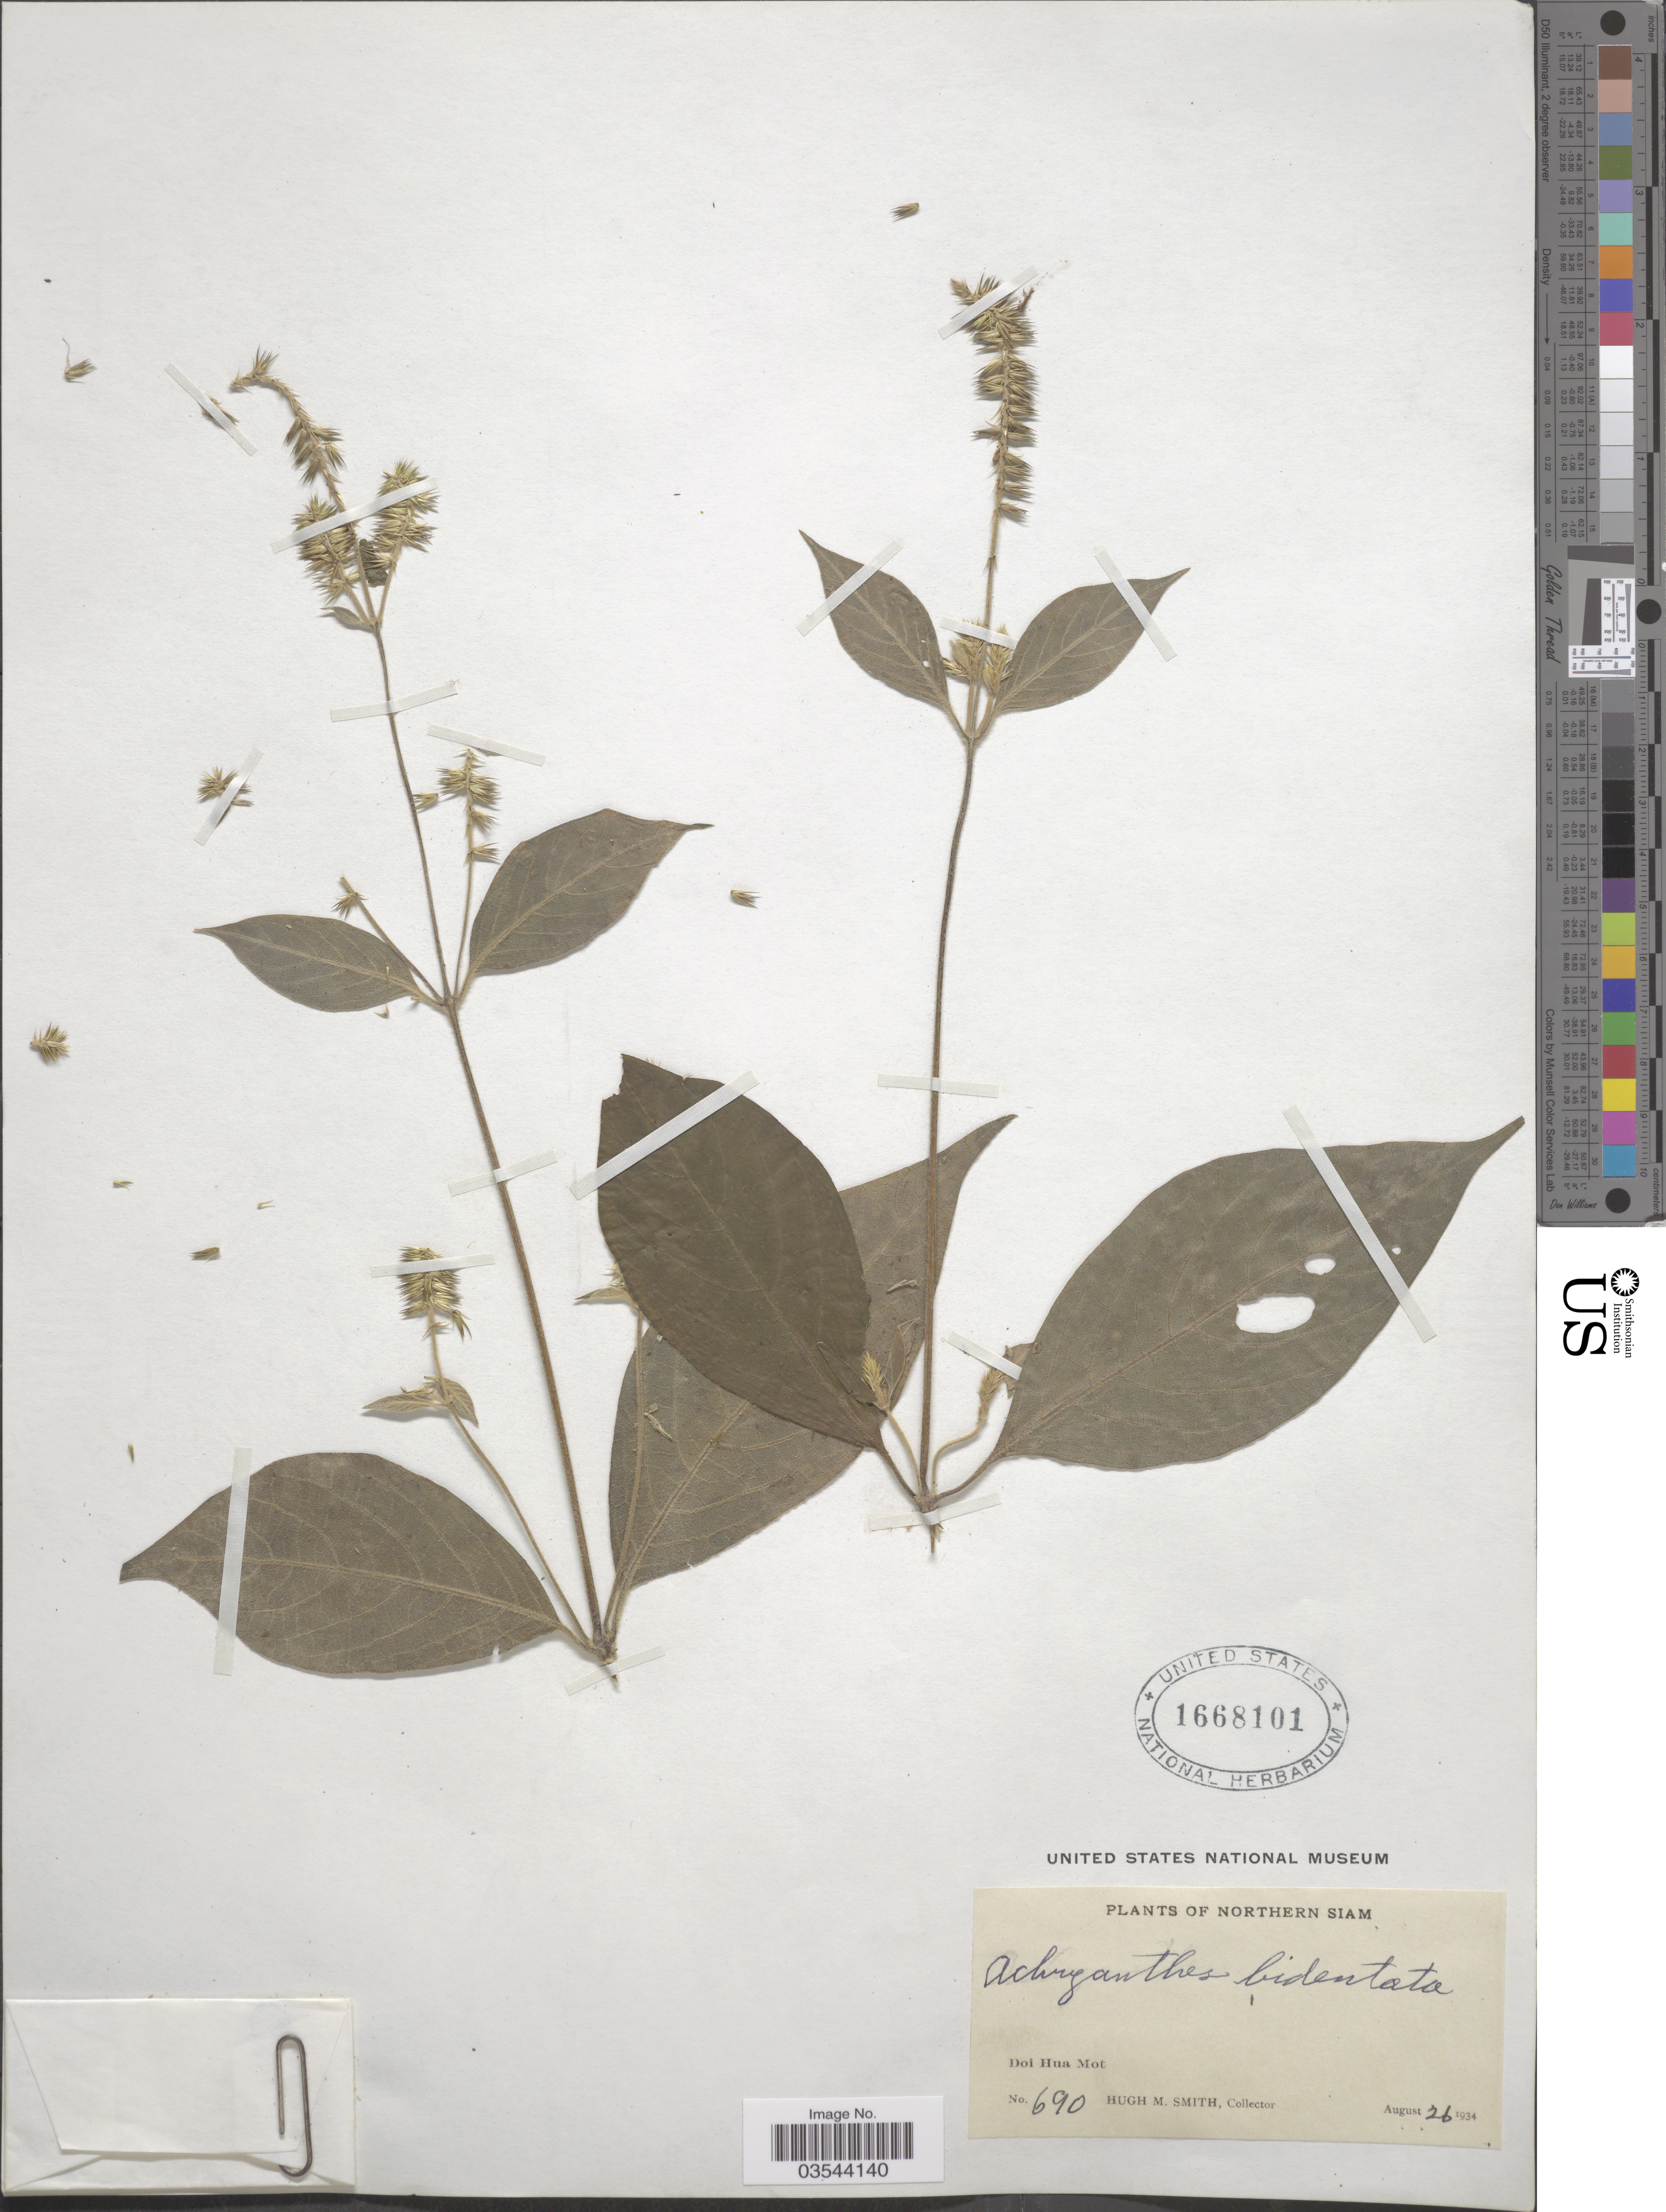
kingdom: Plantae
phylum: Tracheophyta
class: Magnoliopsida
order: Caryophyllales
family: Amaranthaceae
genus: Achyranthes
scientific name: Achyranthes bidentata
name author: Blume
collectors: H. M. Smith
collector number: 690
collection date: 1934-08-26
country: Thailand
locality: Northern Siam. Doi Hua Mot.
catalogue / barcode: US 1668101